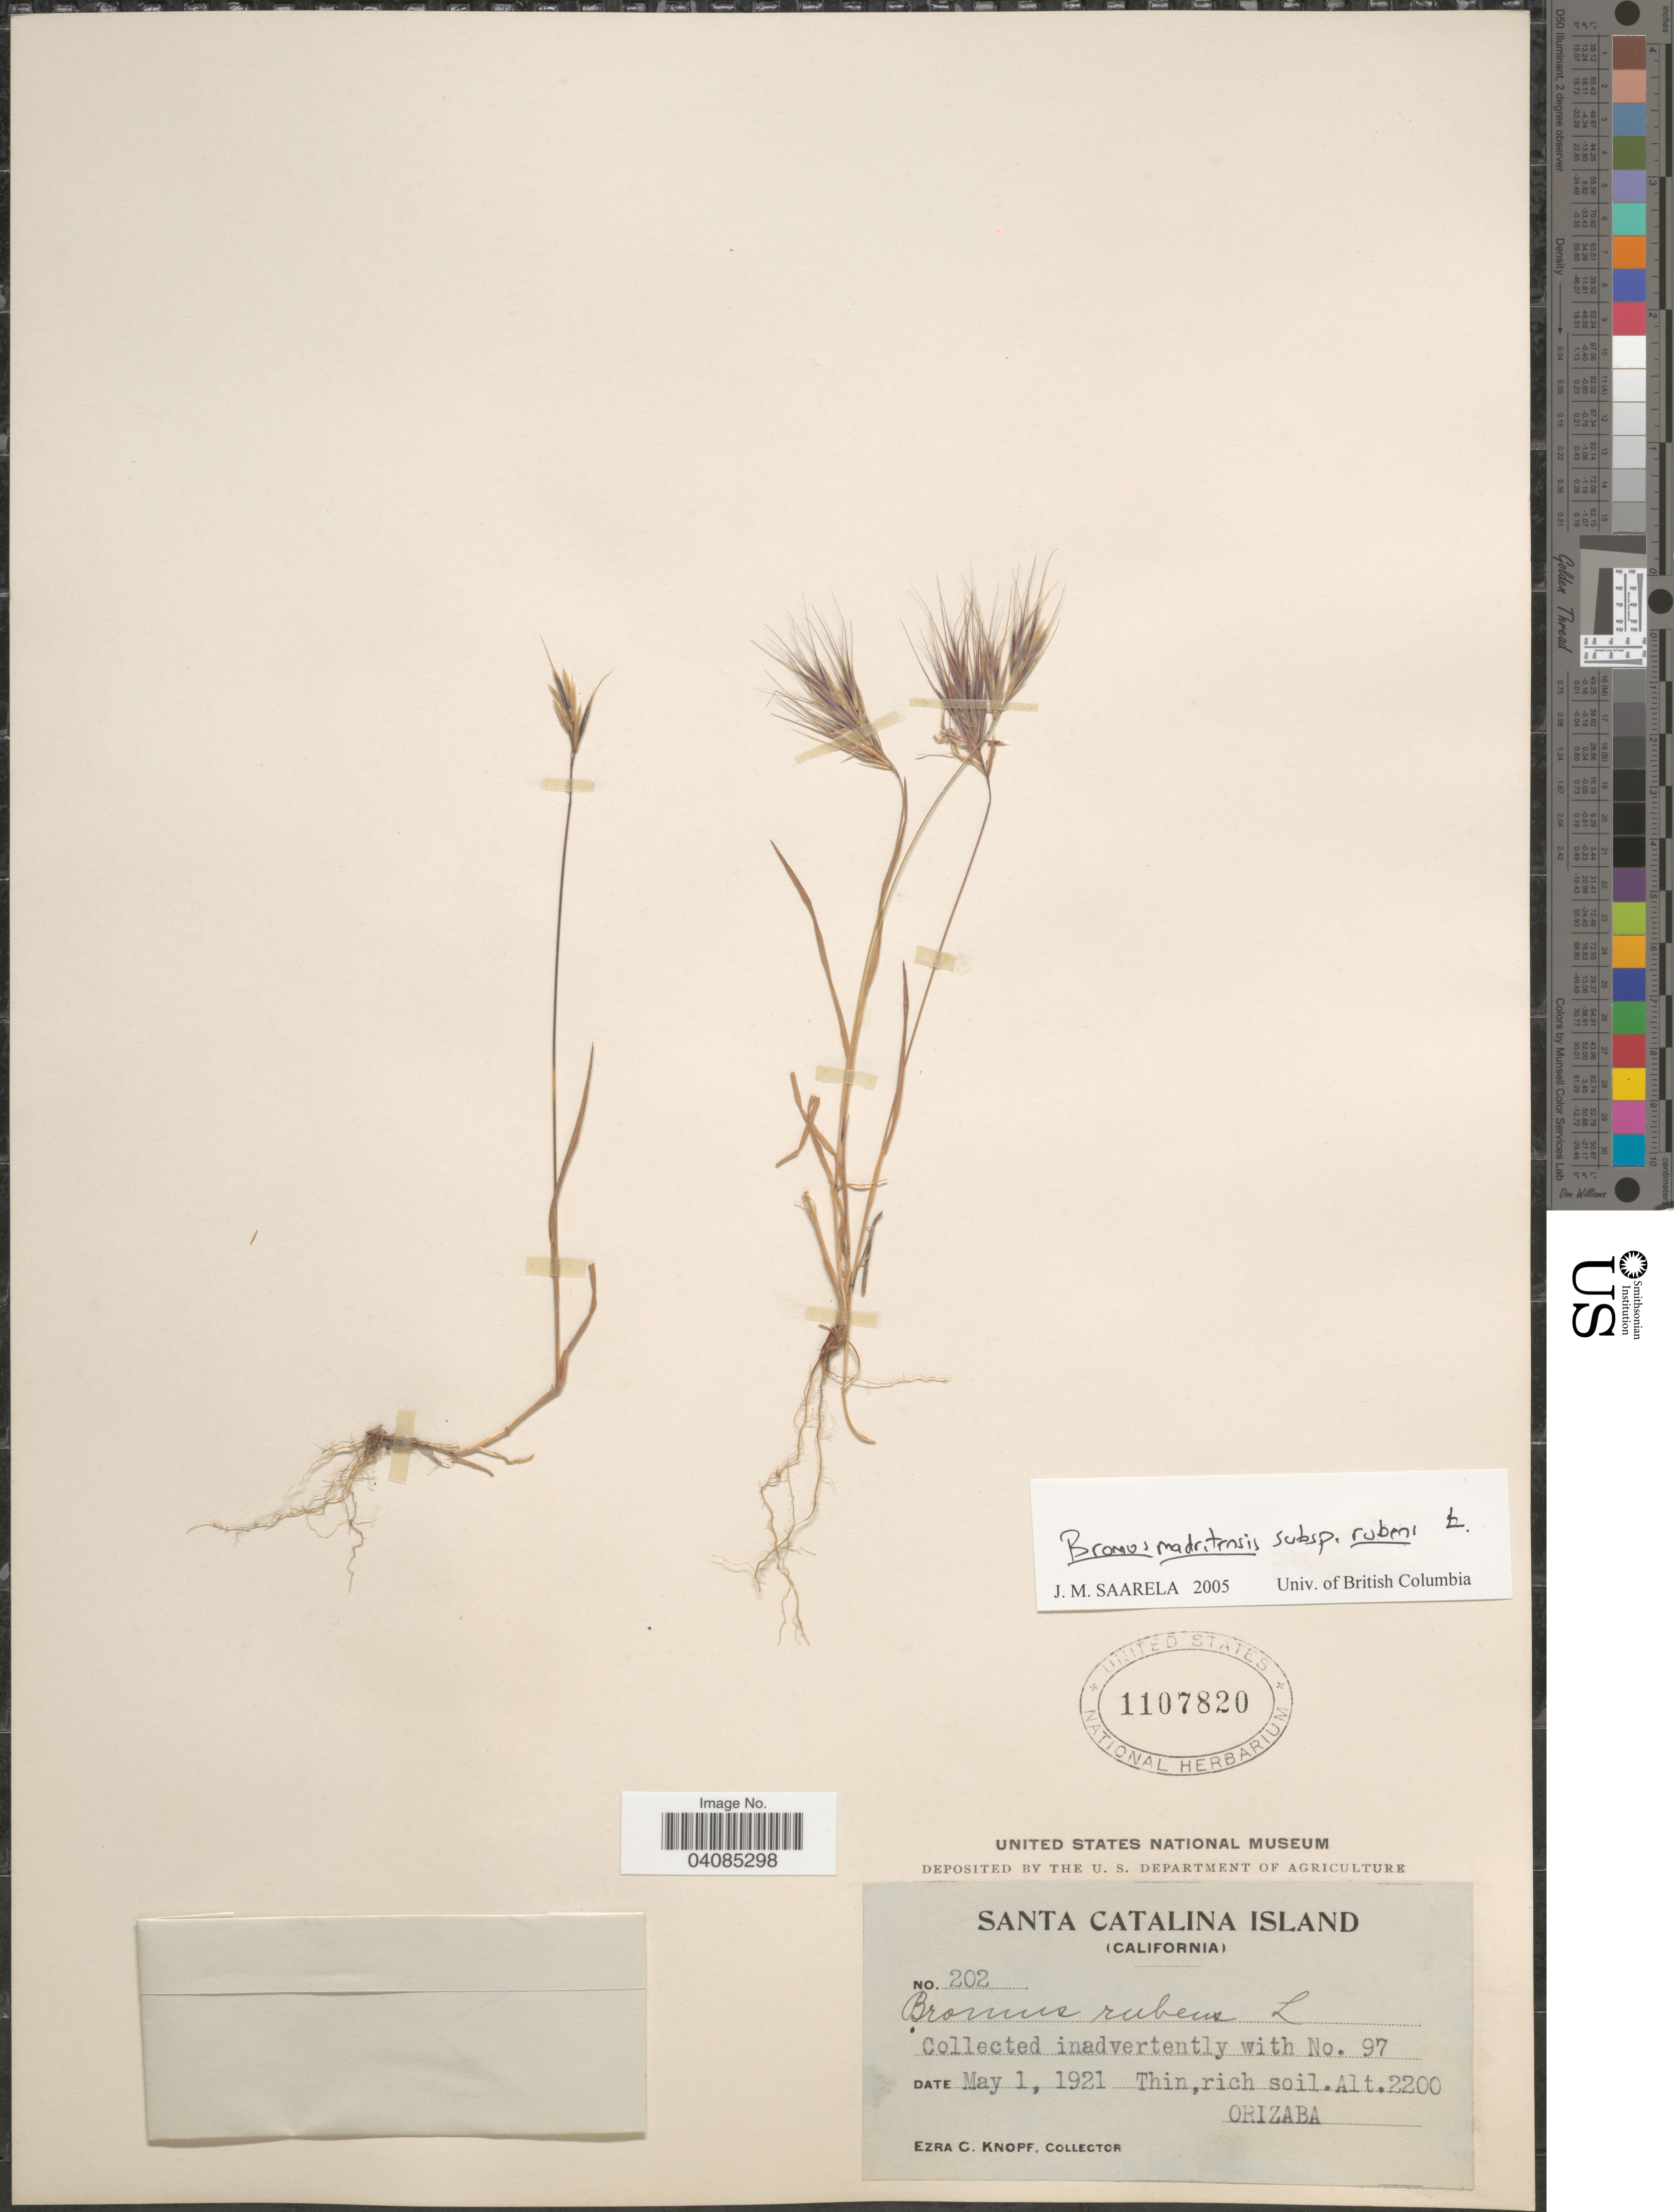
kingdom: Plantae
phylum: Tracheophyta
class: Liliopsida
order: Poales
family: Poaceae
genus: Bromus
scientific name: Bromus rubens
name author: L.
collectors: E. Knopf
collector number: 202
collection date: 1921-05-01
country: United States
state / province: California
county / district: Los Angeles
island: Santa Catalina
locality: Santa Catalina Island. Thin, rich soil. Orizaba.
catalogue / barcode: US 1107820